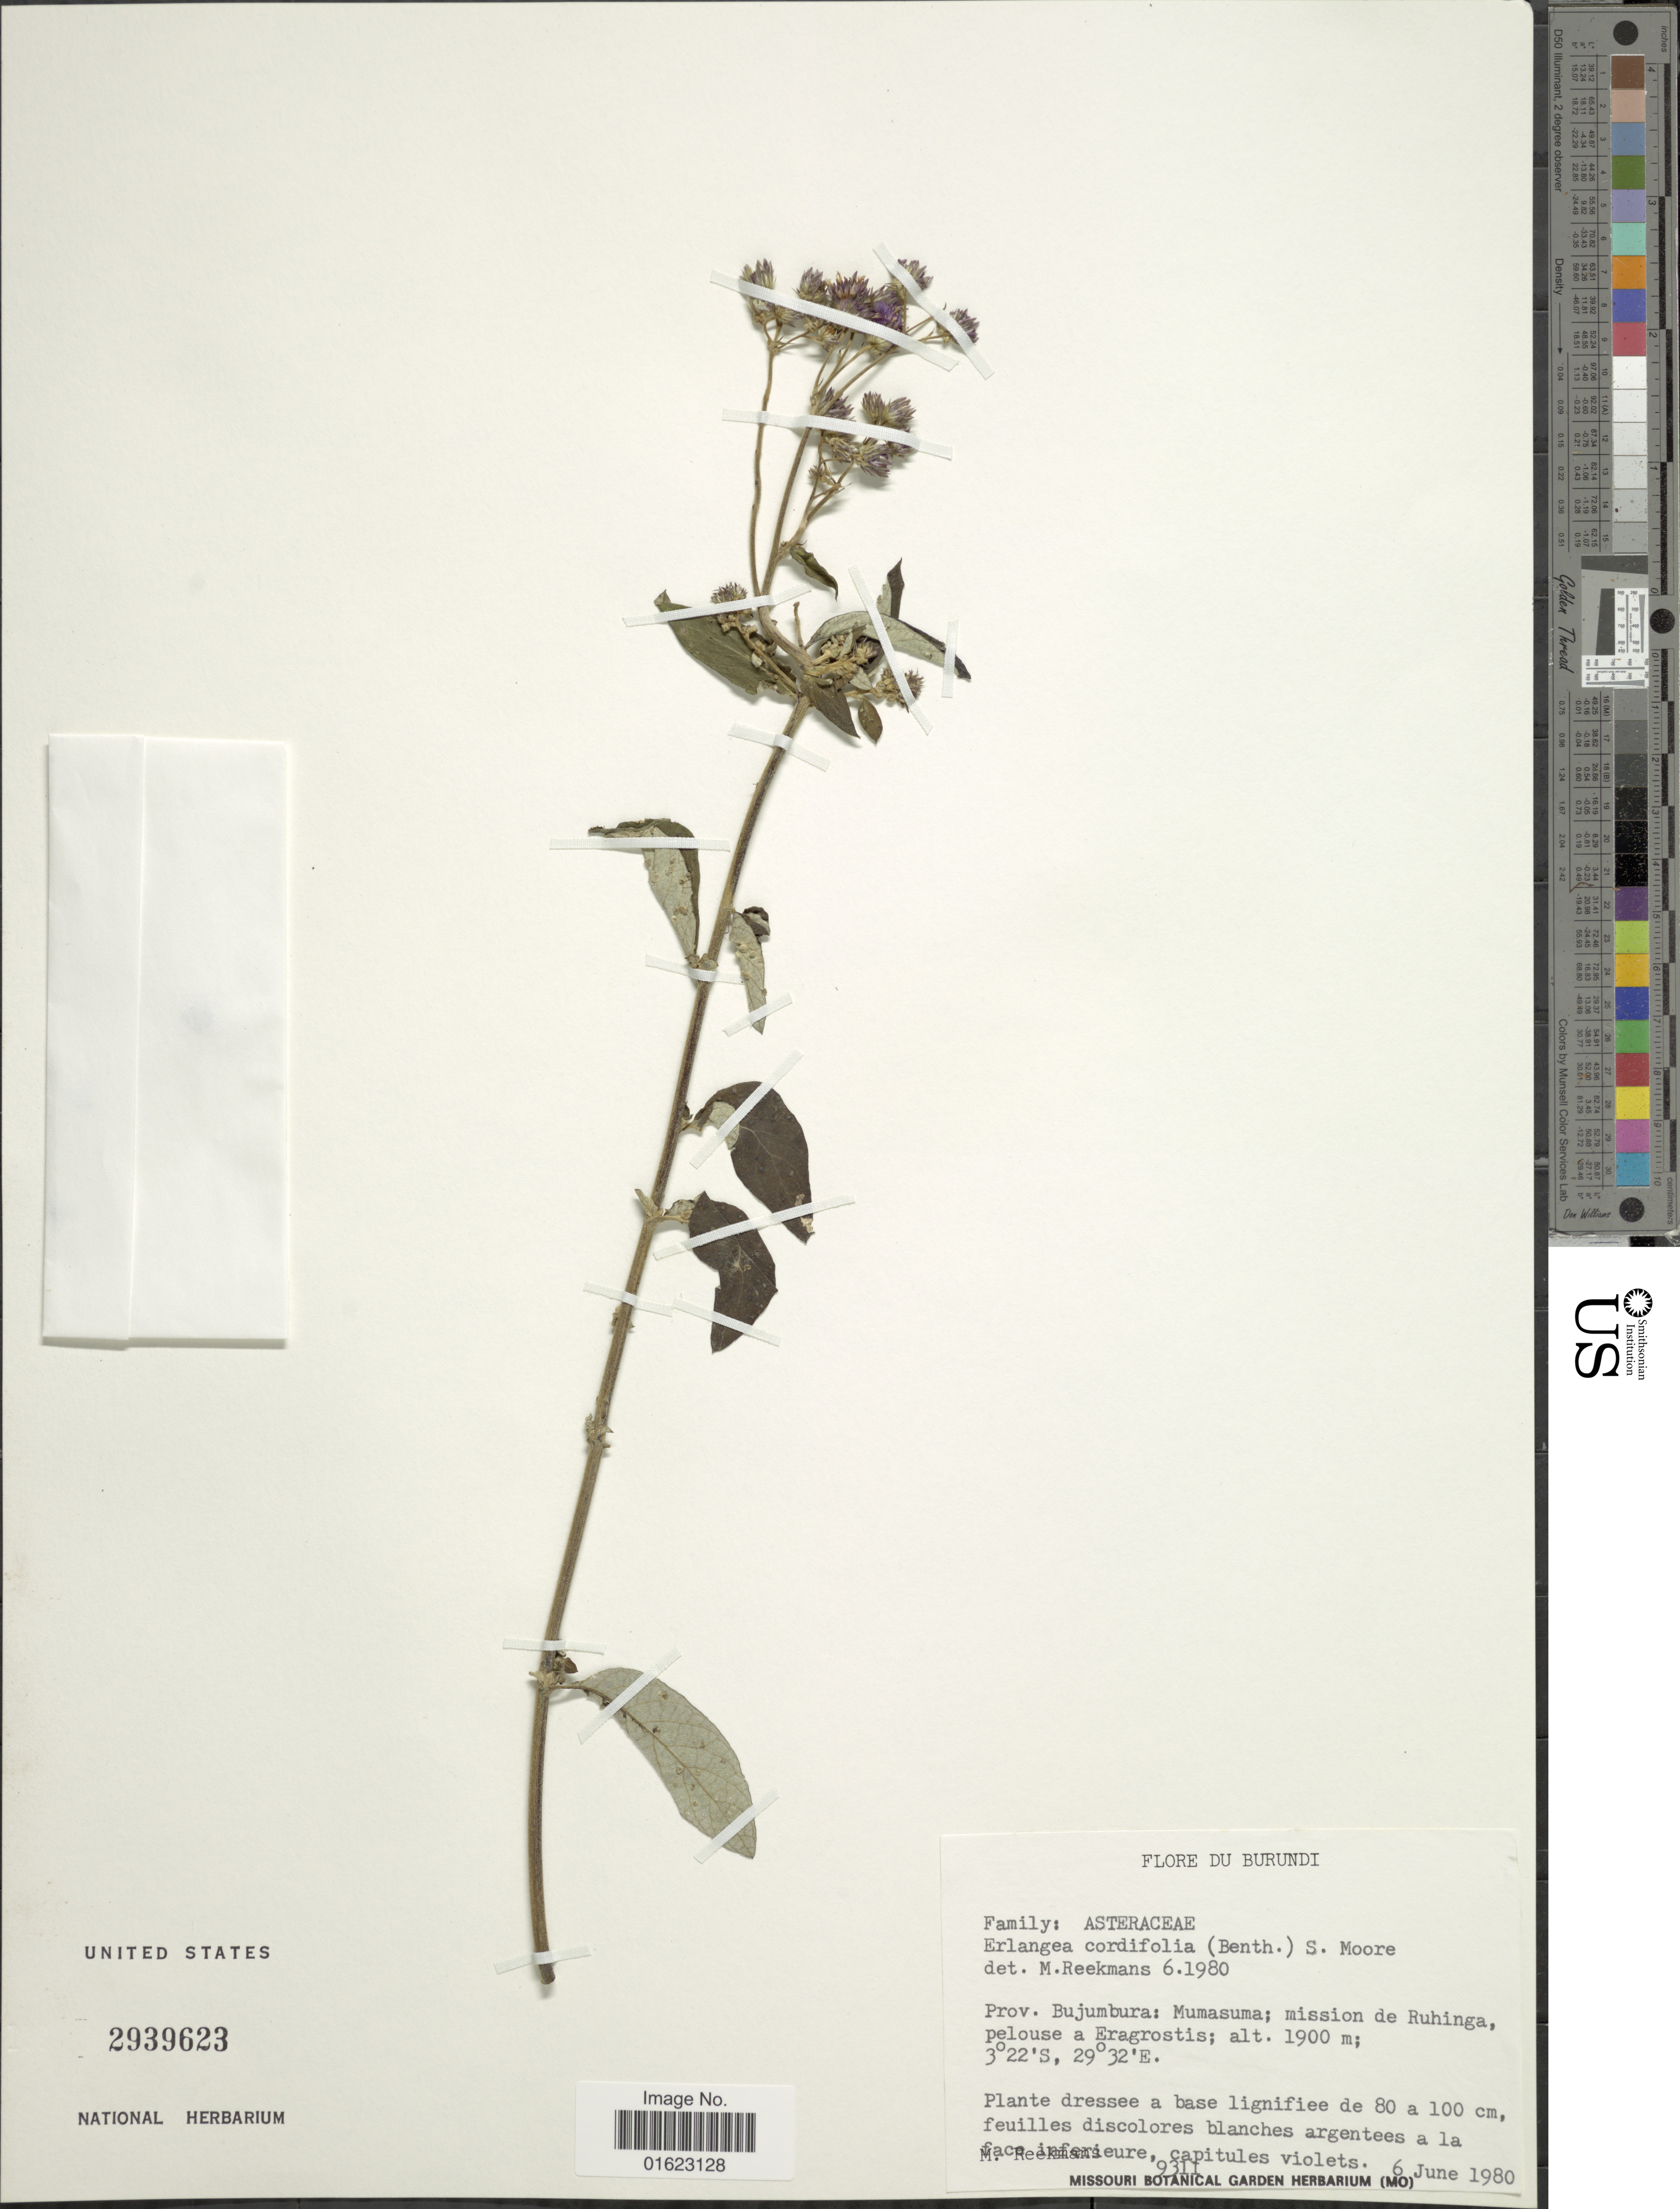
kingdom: Plantae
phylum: Tracheophyta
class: Magnoliopsida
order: Asterales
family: Asteraceae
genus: Gutenbergia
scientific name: Gutenbergia cordifolia var. cordifolia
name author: Benth. ex Oliv.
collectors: G. Straley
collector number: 9311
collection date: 1980-06-06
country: Burundi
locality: Burundi, Prov. Bujumbura: Mumasuma; mission de Ruhinga pelouse a Eragrostis.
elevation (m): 1900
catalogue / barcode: US 2939623